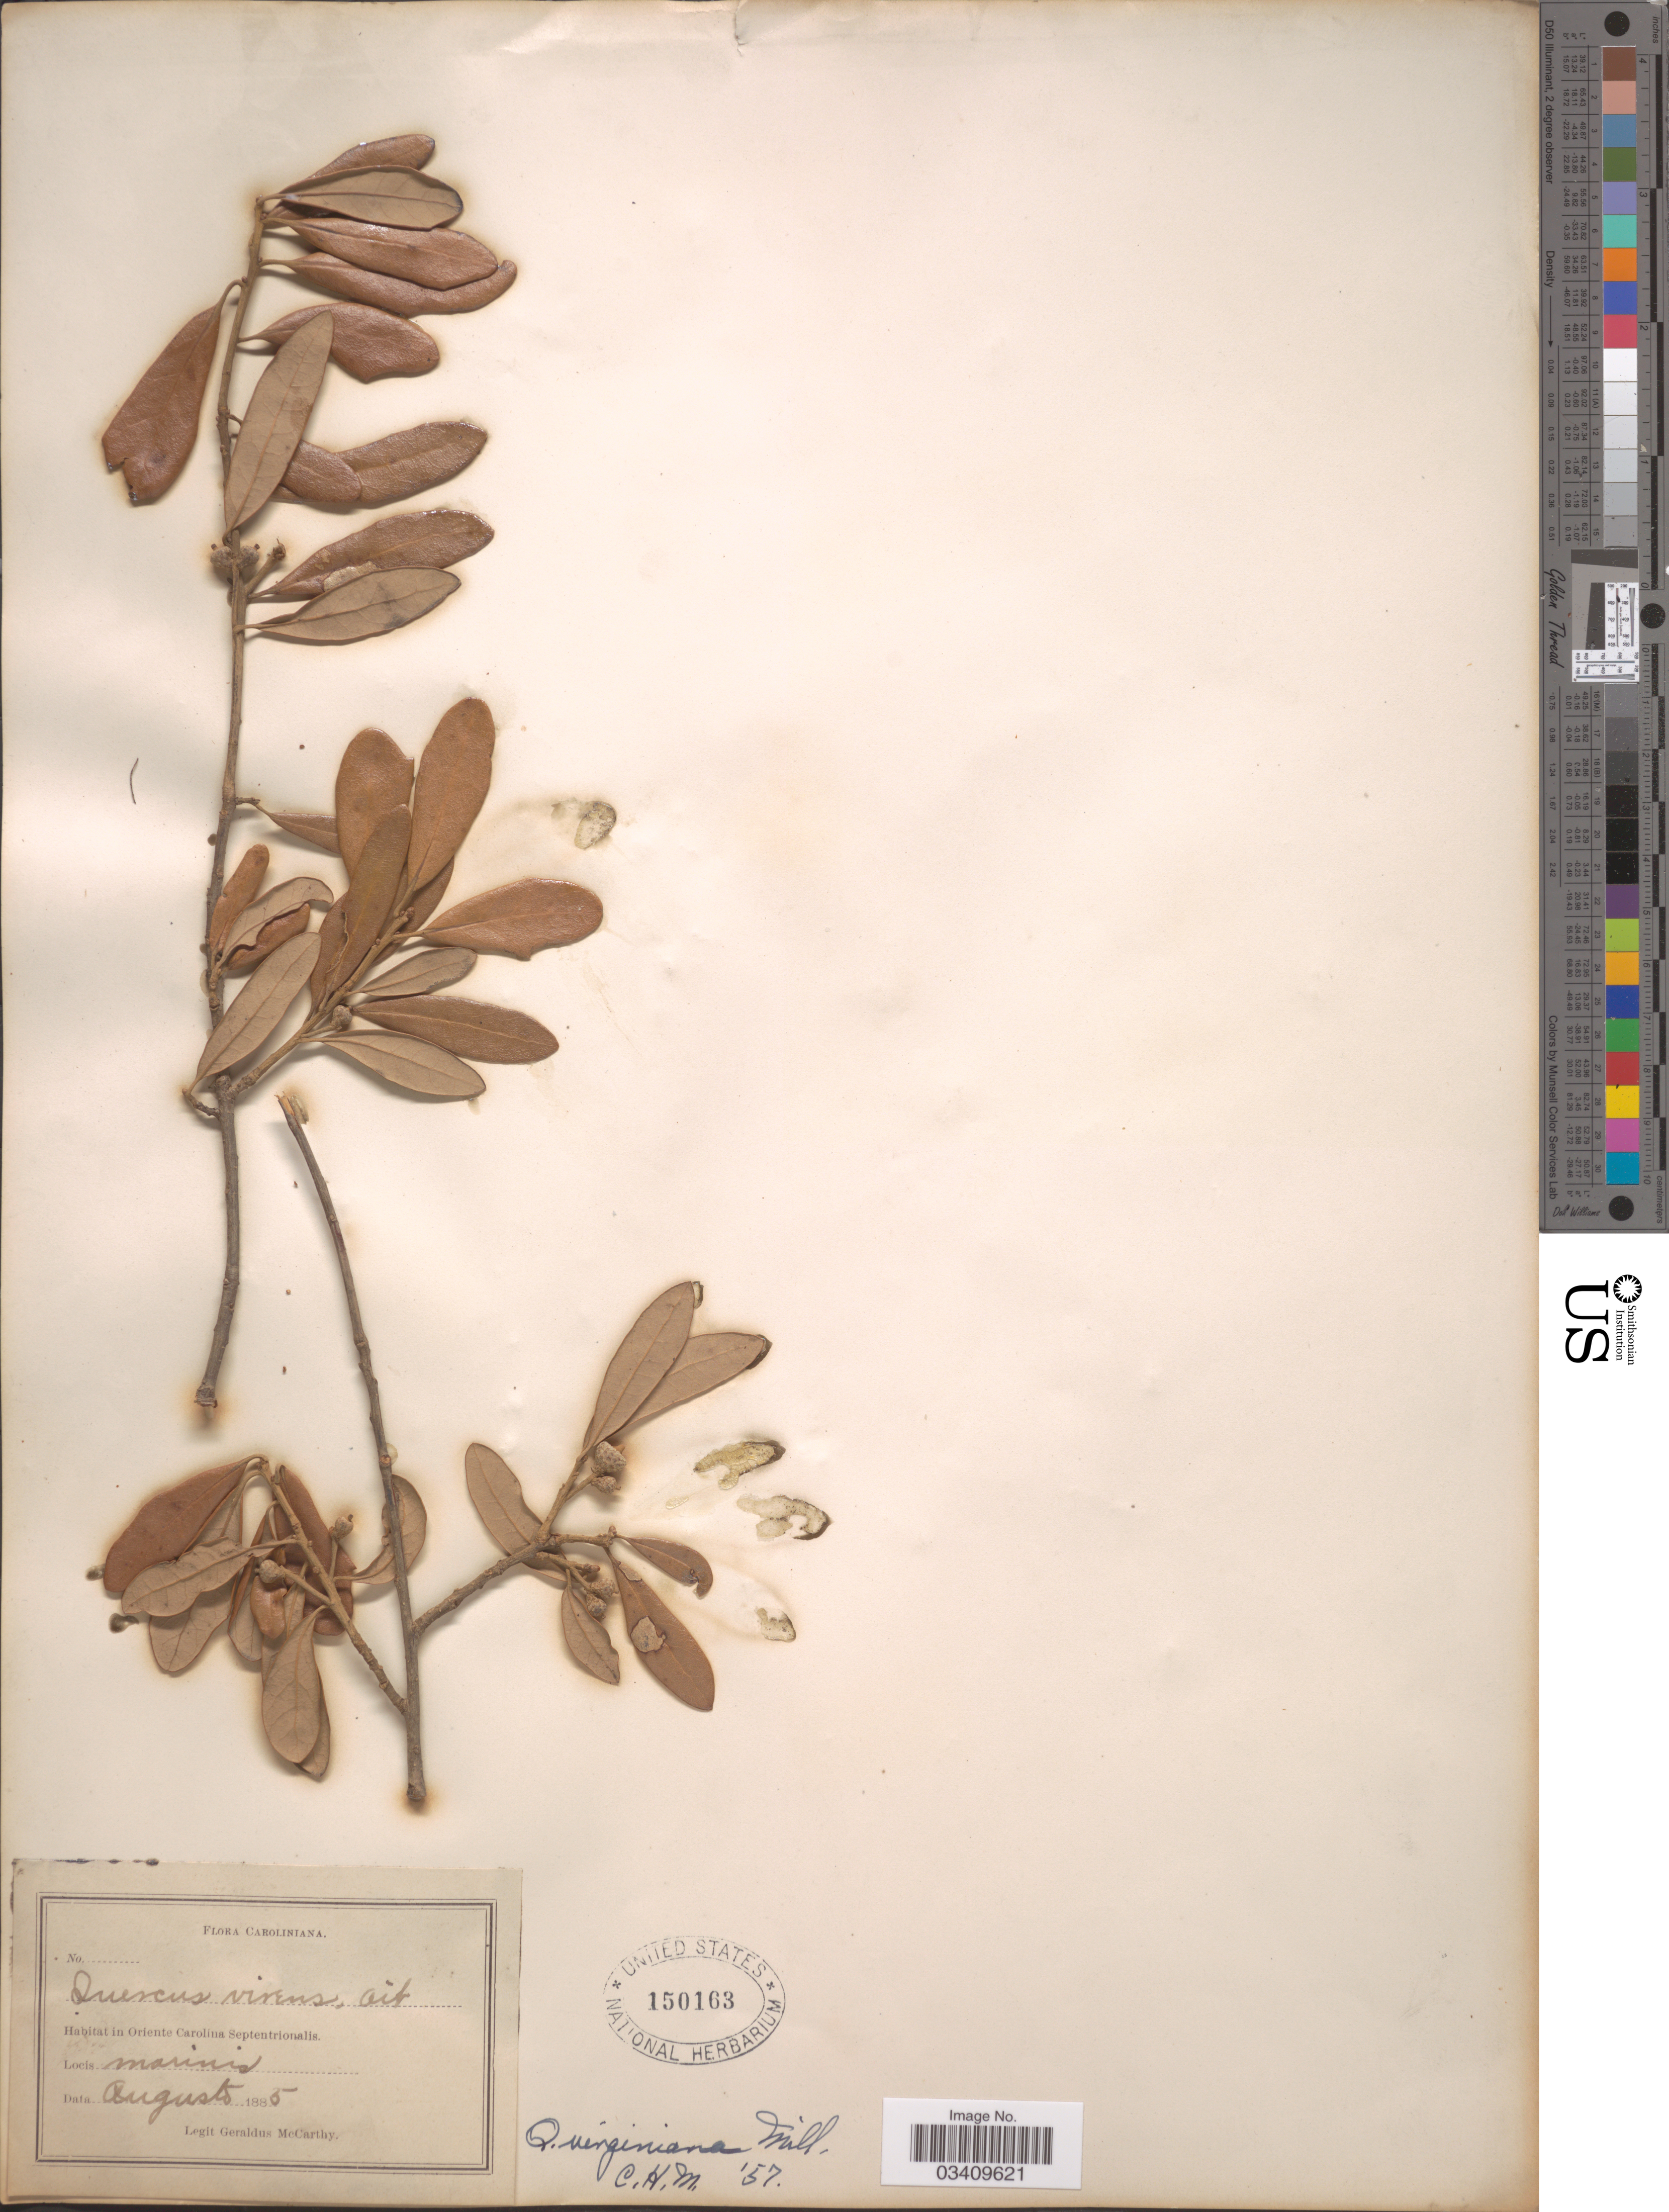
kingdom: Plantae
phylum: Tracheophyta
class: Magnoliopsida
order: Fagales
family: Fagaceae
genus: Quercus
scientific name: Quercus virginiana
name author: Mill.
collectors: M. McCarthy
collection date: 1885-08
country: United States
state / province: North Carolina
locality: Caroliniana. In Oriente Carolina Septentrionalis. Marinis.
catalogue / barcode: US 150163